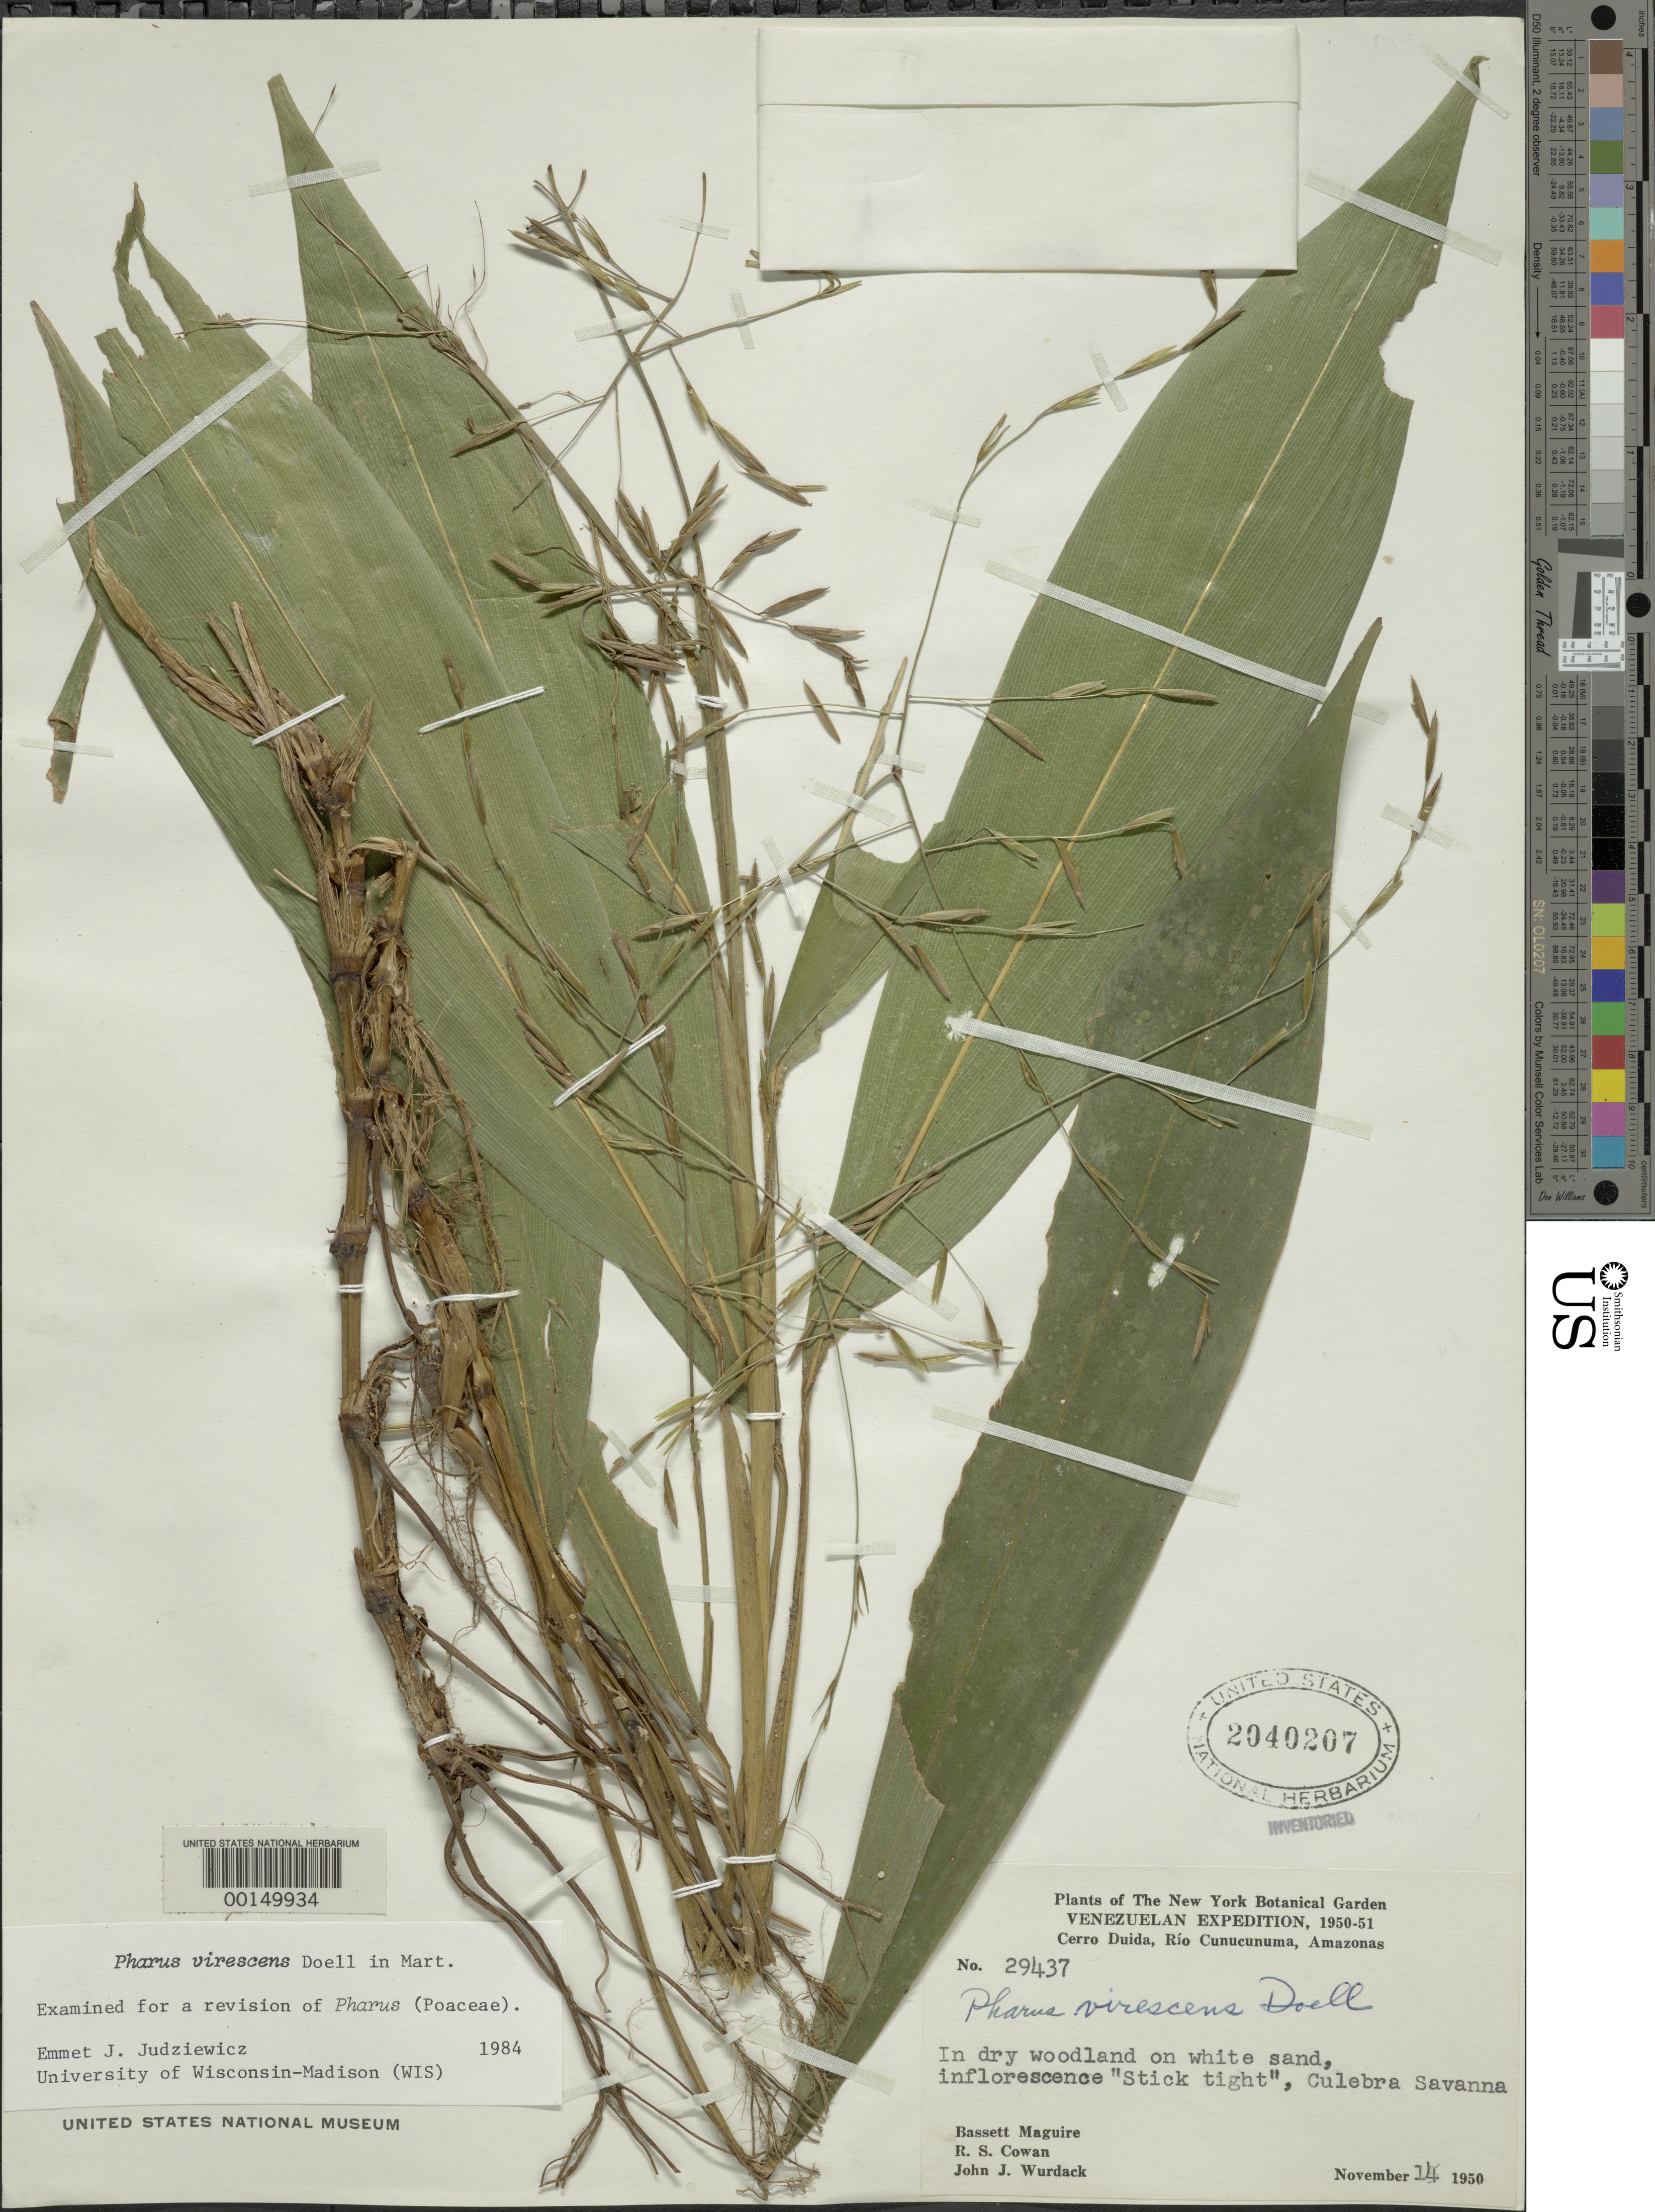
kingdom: Plantae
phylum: Tracheophyta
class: Liliopsida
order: Poales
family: Poaceae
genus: Pharus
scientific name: Pharus virescens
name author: Döll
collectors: B. Maguire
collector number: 29437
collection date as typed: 14 Nov 1950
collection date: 1950-11-14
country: Venezuela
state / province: Amazonas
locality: Cerro Duida, Rio Cunucunuma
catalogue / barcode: US 2040207